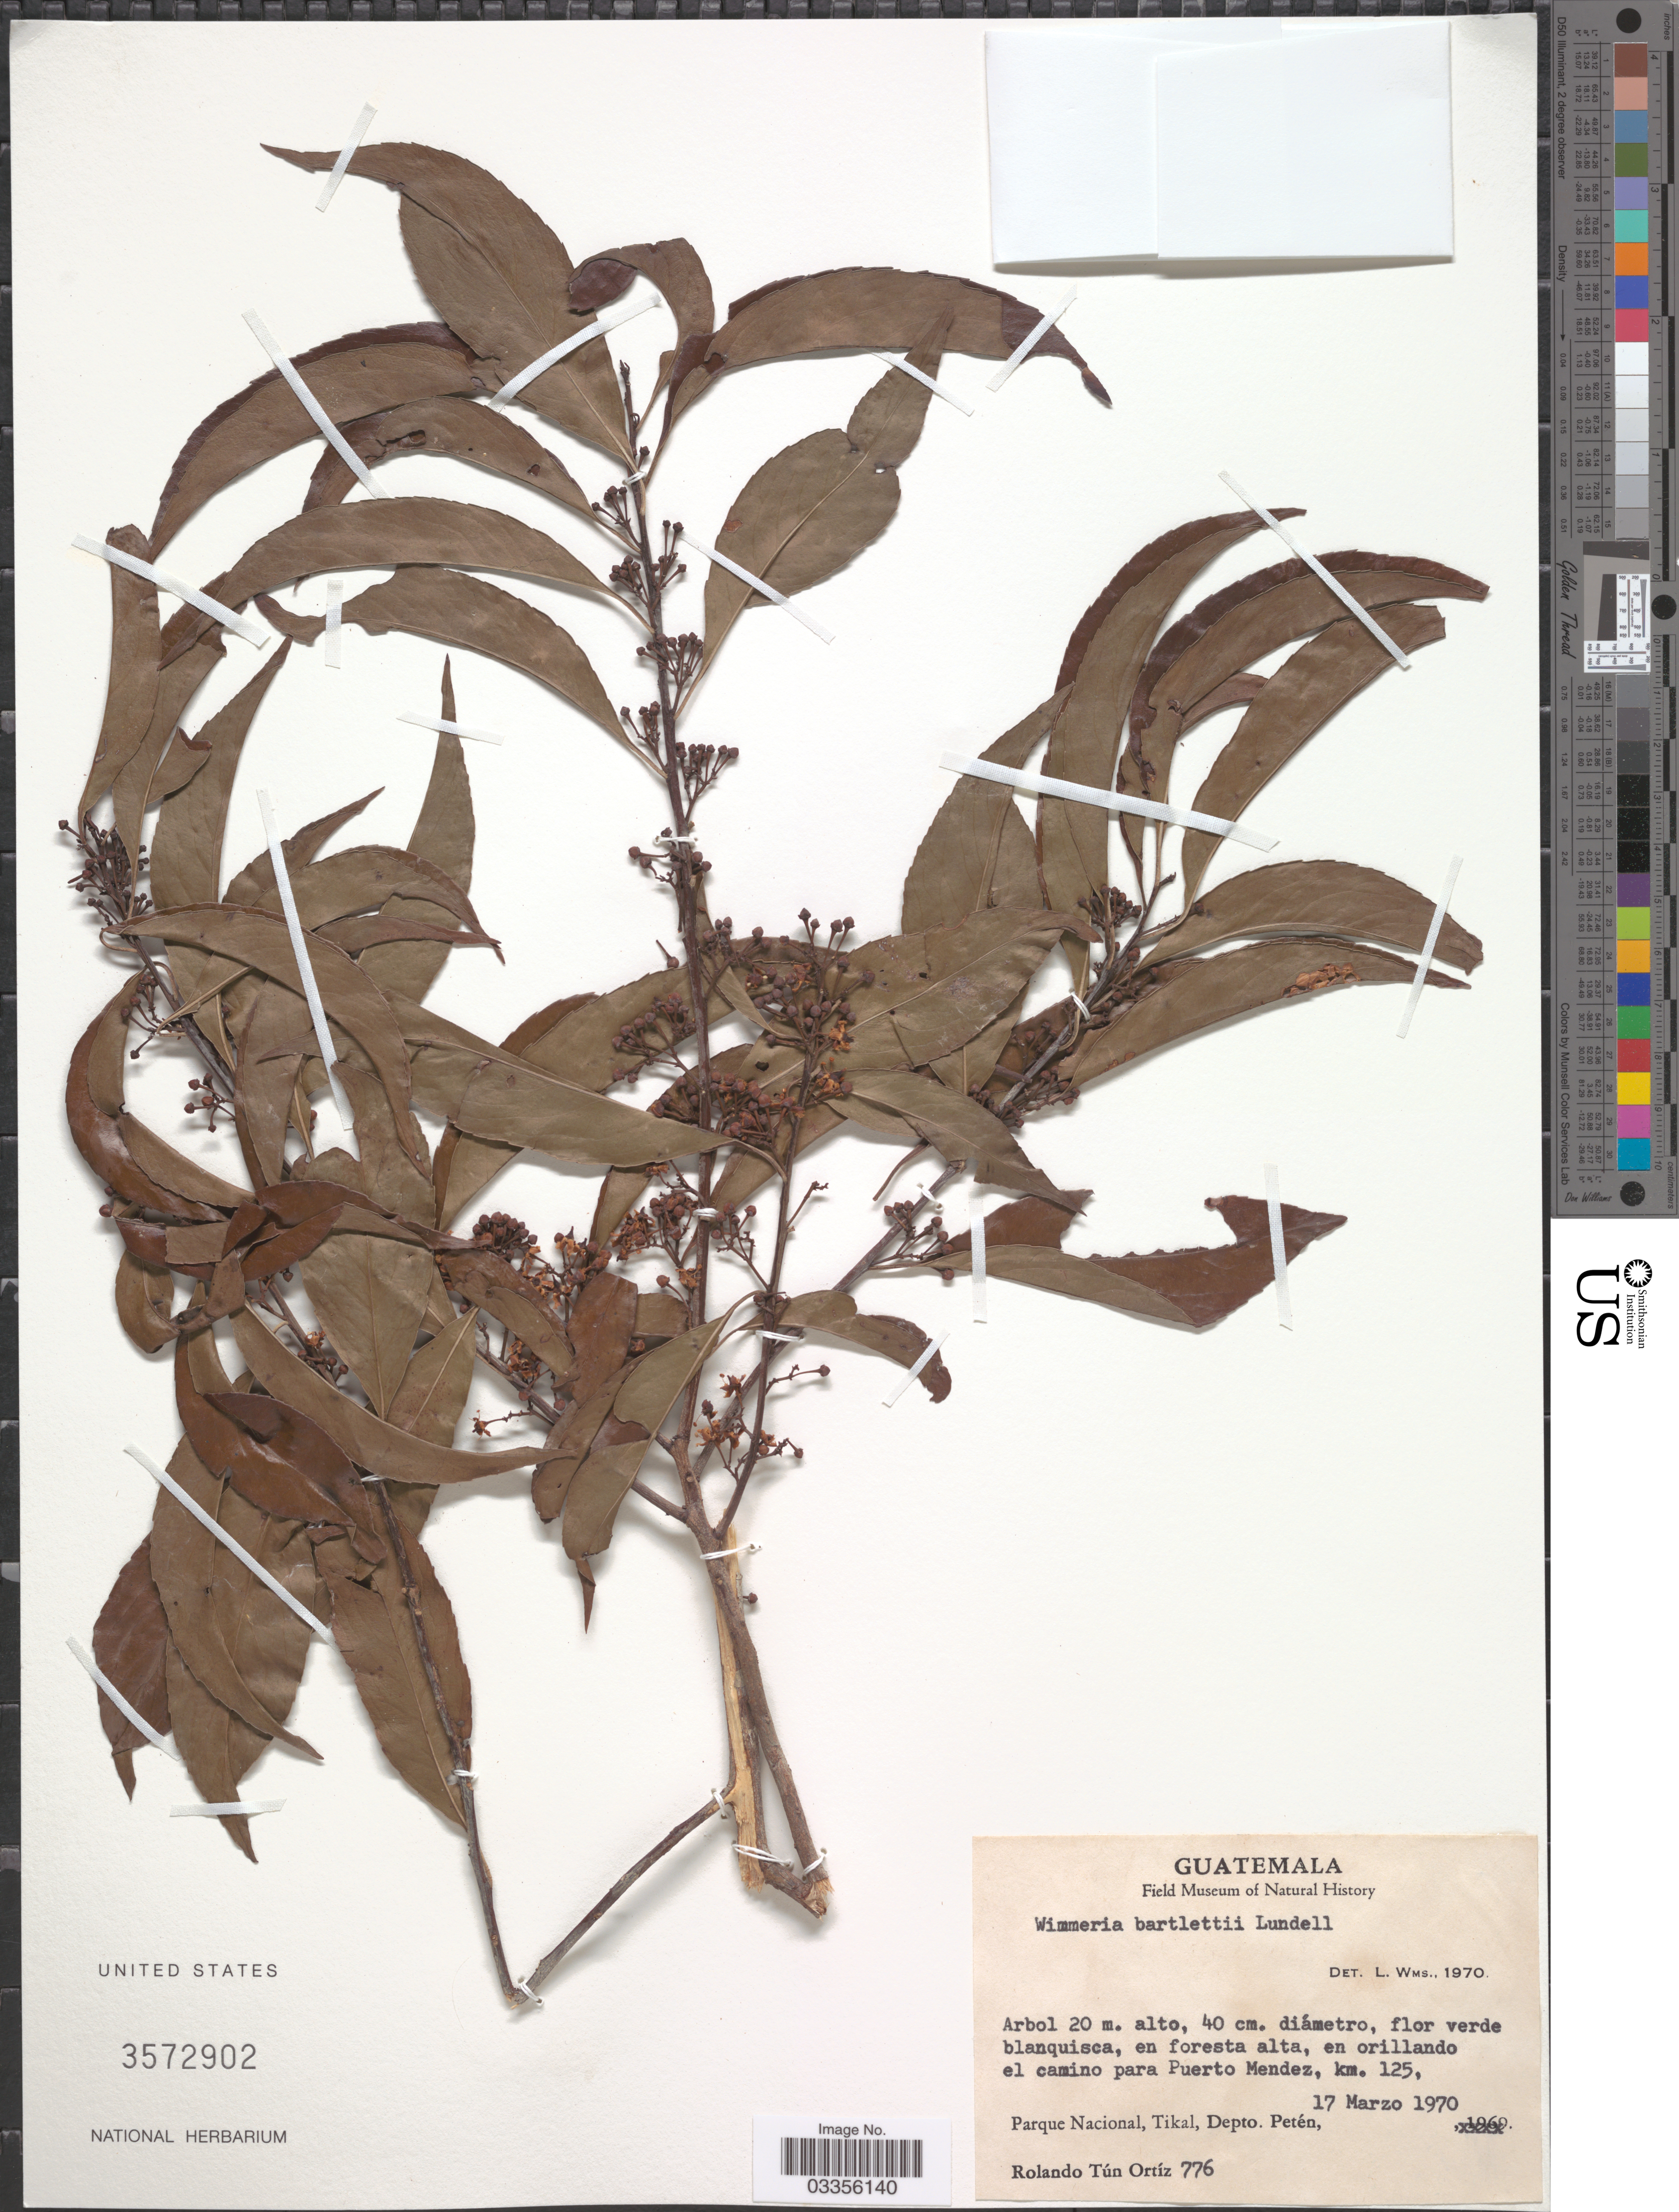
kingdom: Plantae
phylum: Tracheophyta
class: Magnoliopsida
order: Celastrales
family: Celastraceae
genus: Wimmeria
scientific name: Wimmeria bartlettii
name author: Lundell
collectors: R. T. Ortíz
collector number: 776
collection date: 1970-03-17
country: Guatemala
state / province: El Petén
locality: En orillando el camino para Puerto Mendez, km. 125, Parque Nacional, Tikal, Depto. Petén.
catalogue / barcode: US 3572902